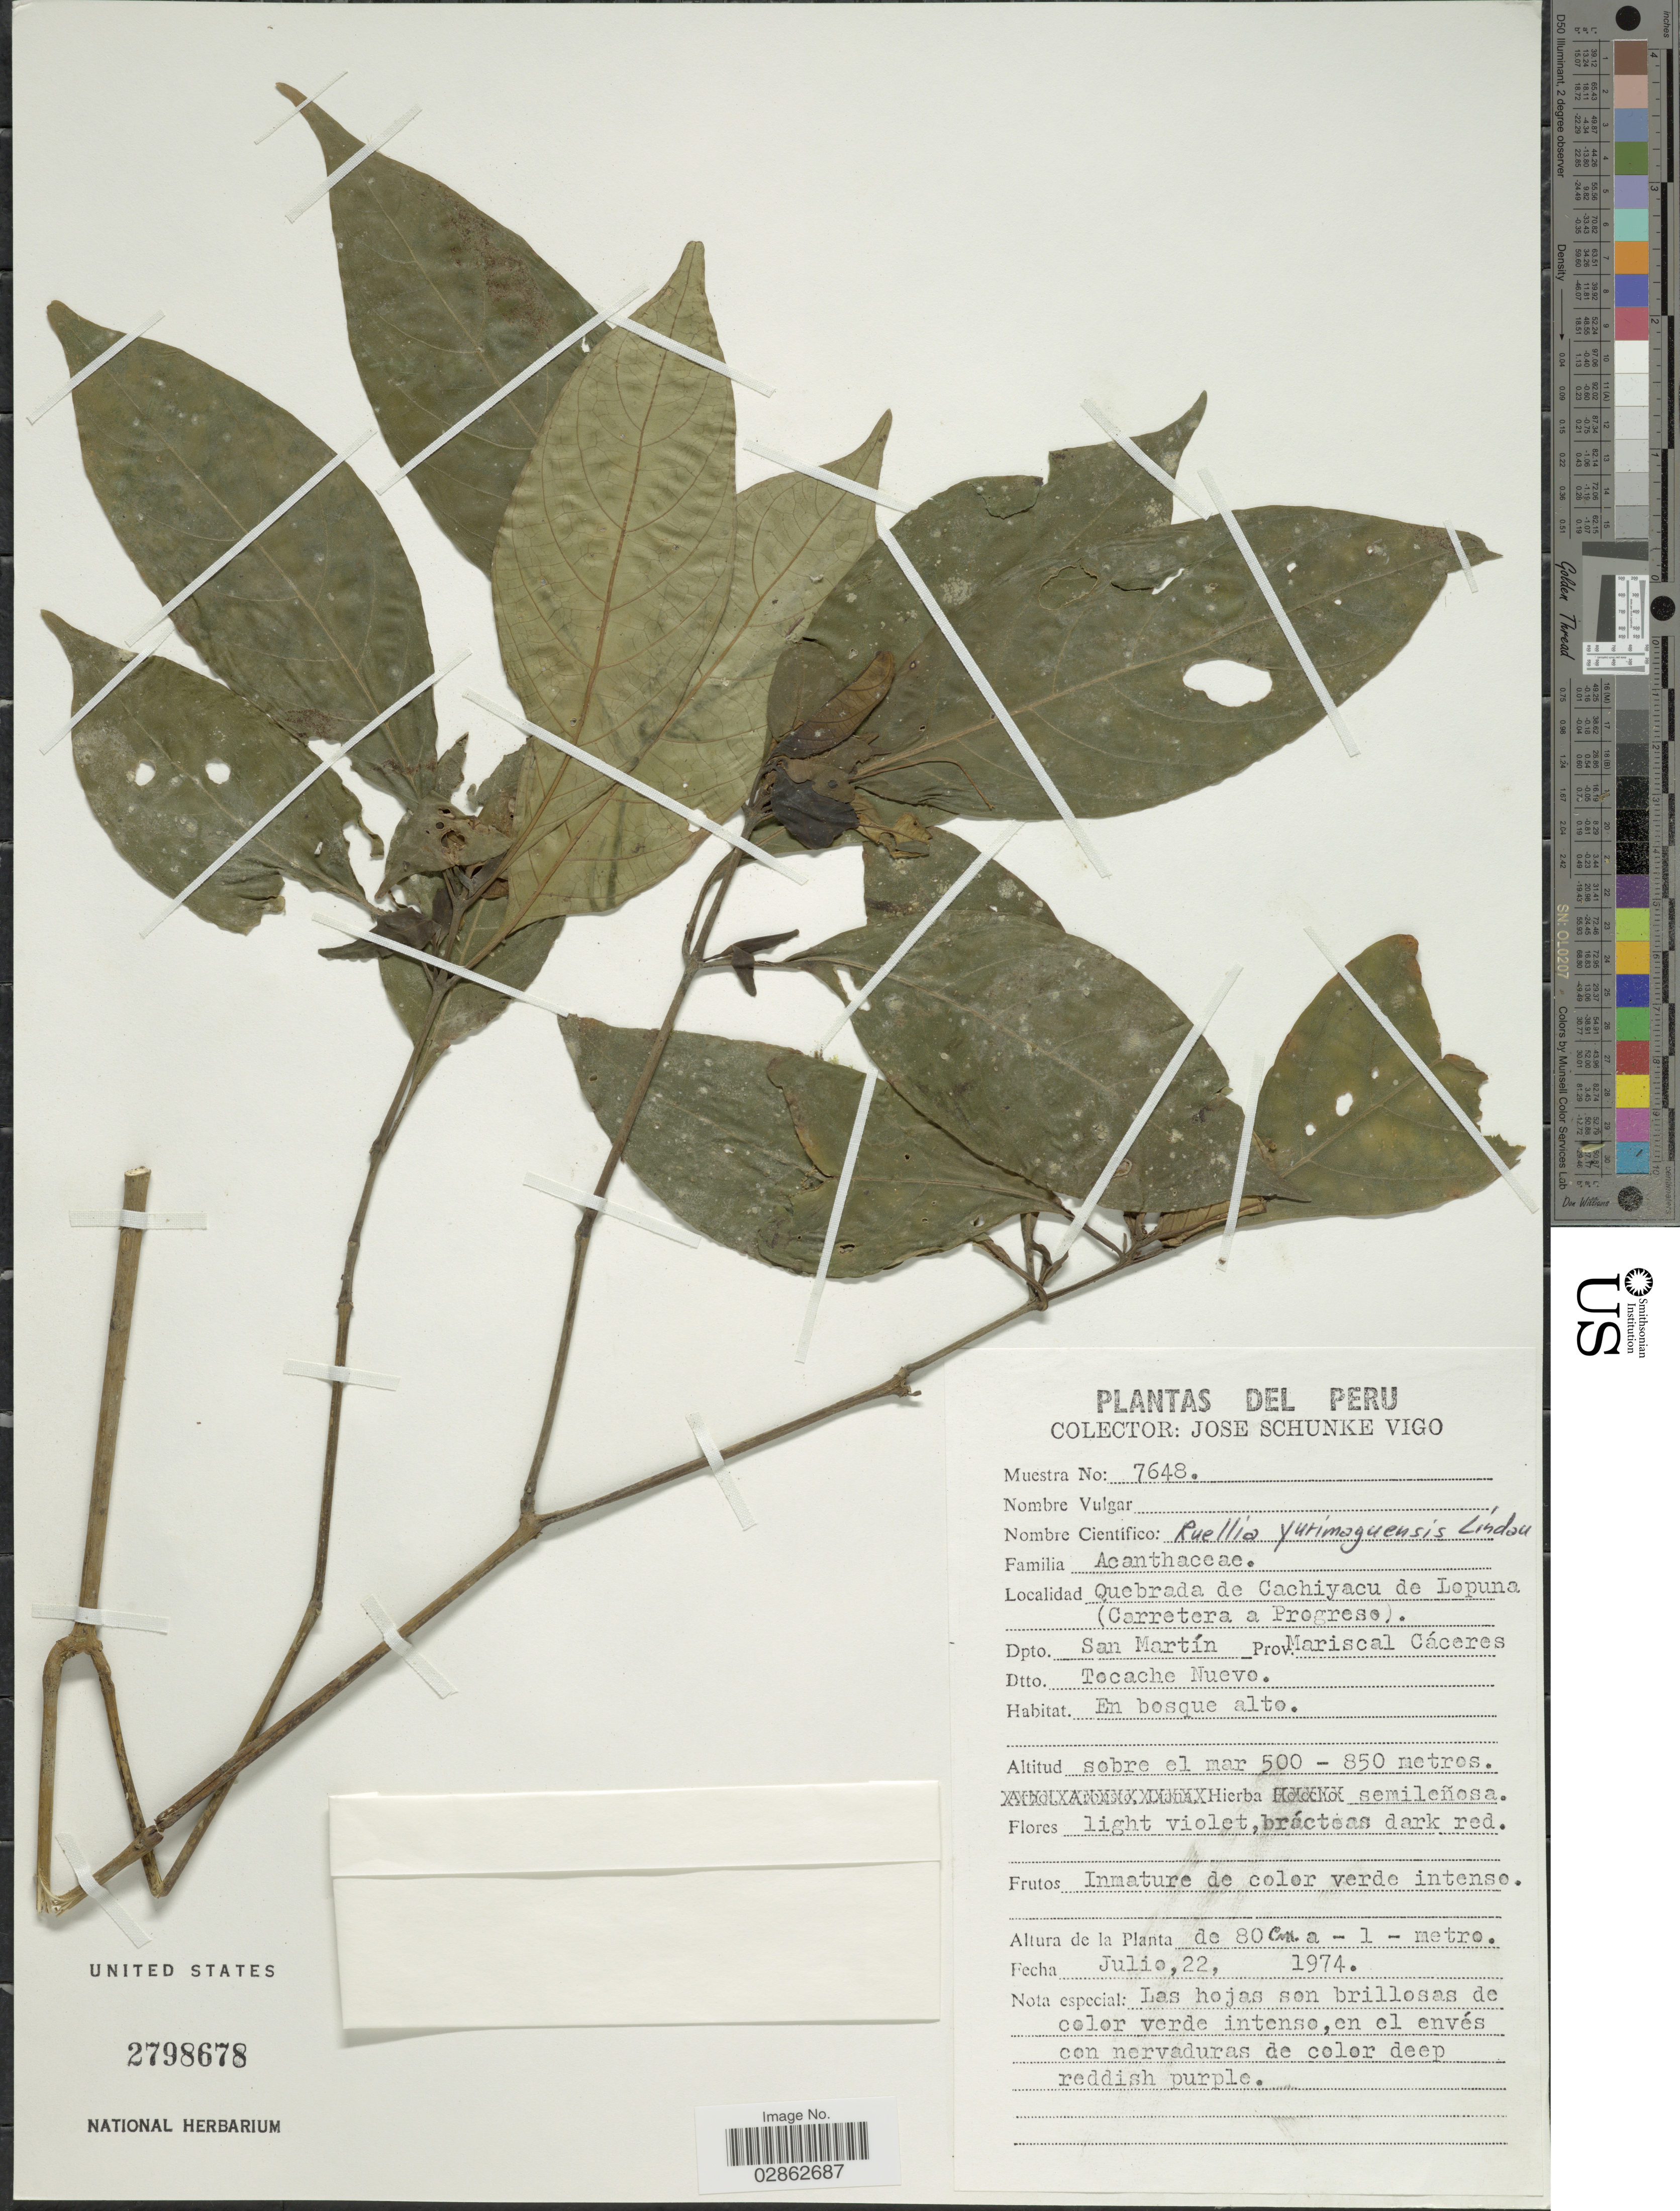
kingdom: Plantae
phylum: Tracheophyta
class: Magnoliopsida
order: Lamiales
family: Acanthaceae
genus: Ruellia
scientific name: Ruellia yurimaguensis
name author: Lindau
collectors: J. Schunke Vigo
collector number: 7648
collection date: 1974-07-22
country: Peru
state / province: San Martín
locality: Quebrada de Cachiyacu de Lopuna (Carretera a Progreso). Dpto. San Martín. Prov. Mariscal Cáceres. Dtto. Tocache Nuevo.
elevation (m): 500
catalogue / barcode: US 2798678